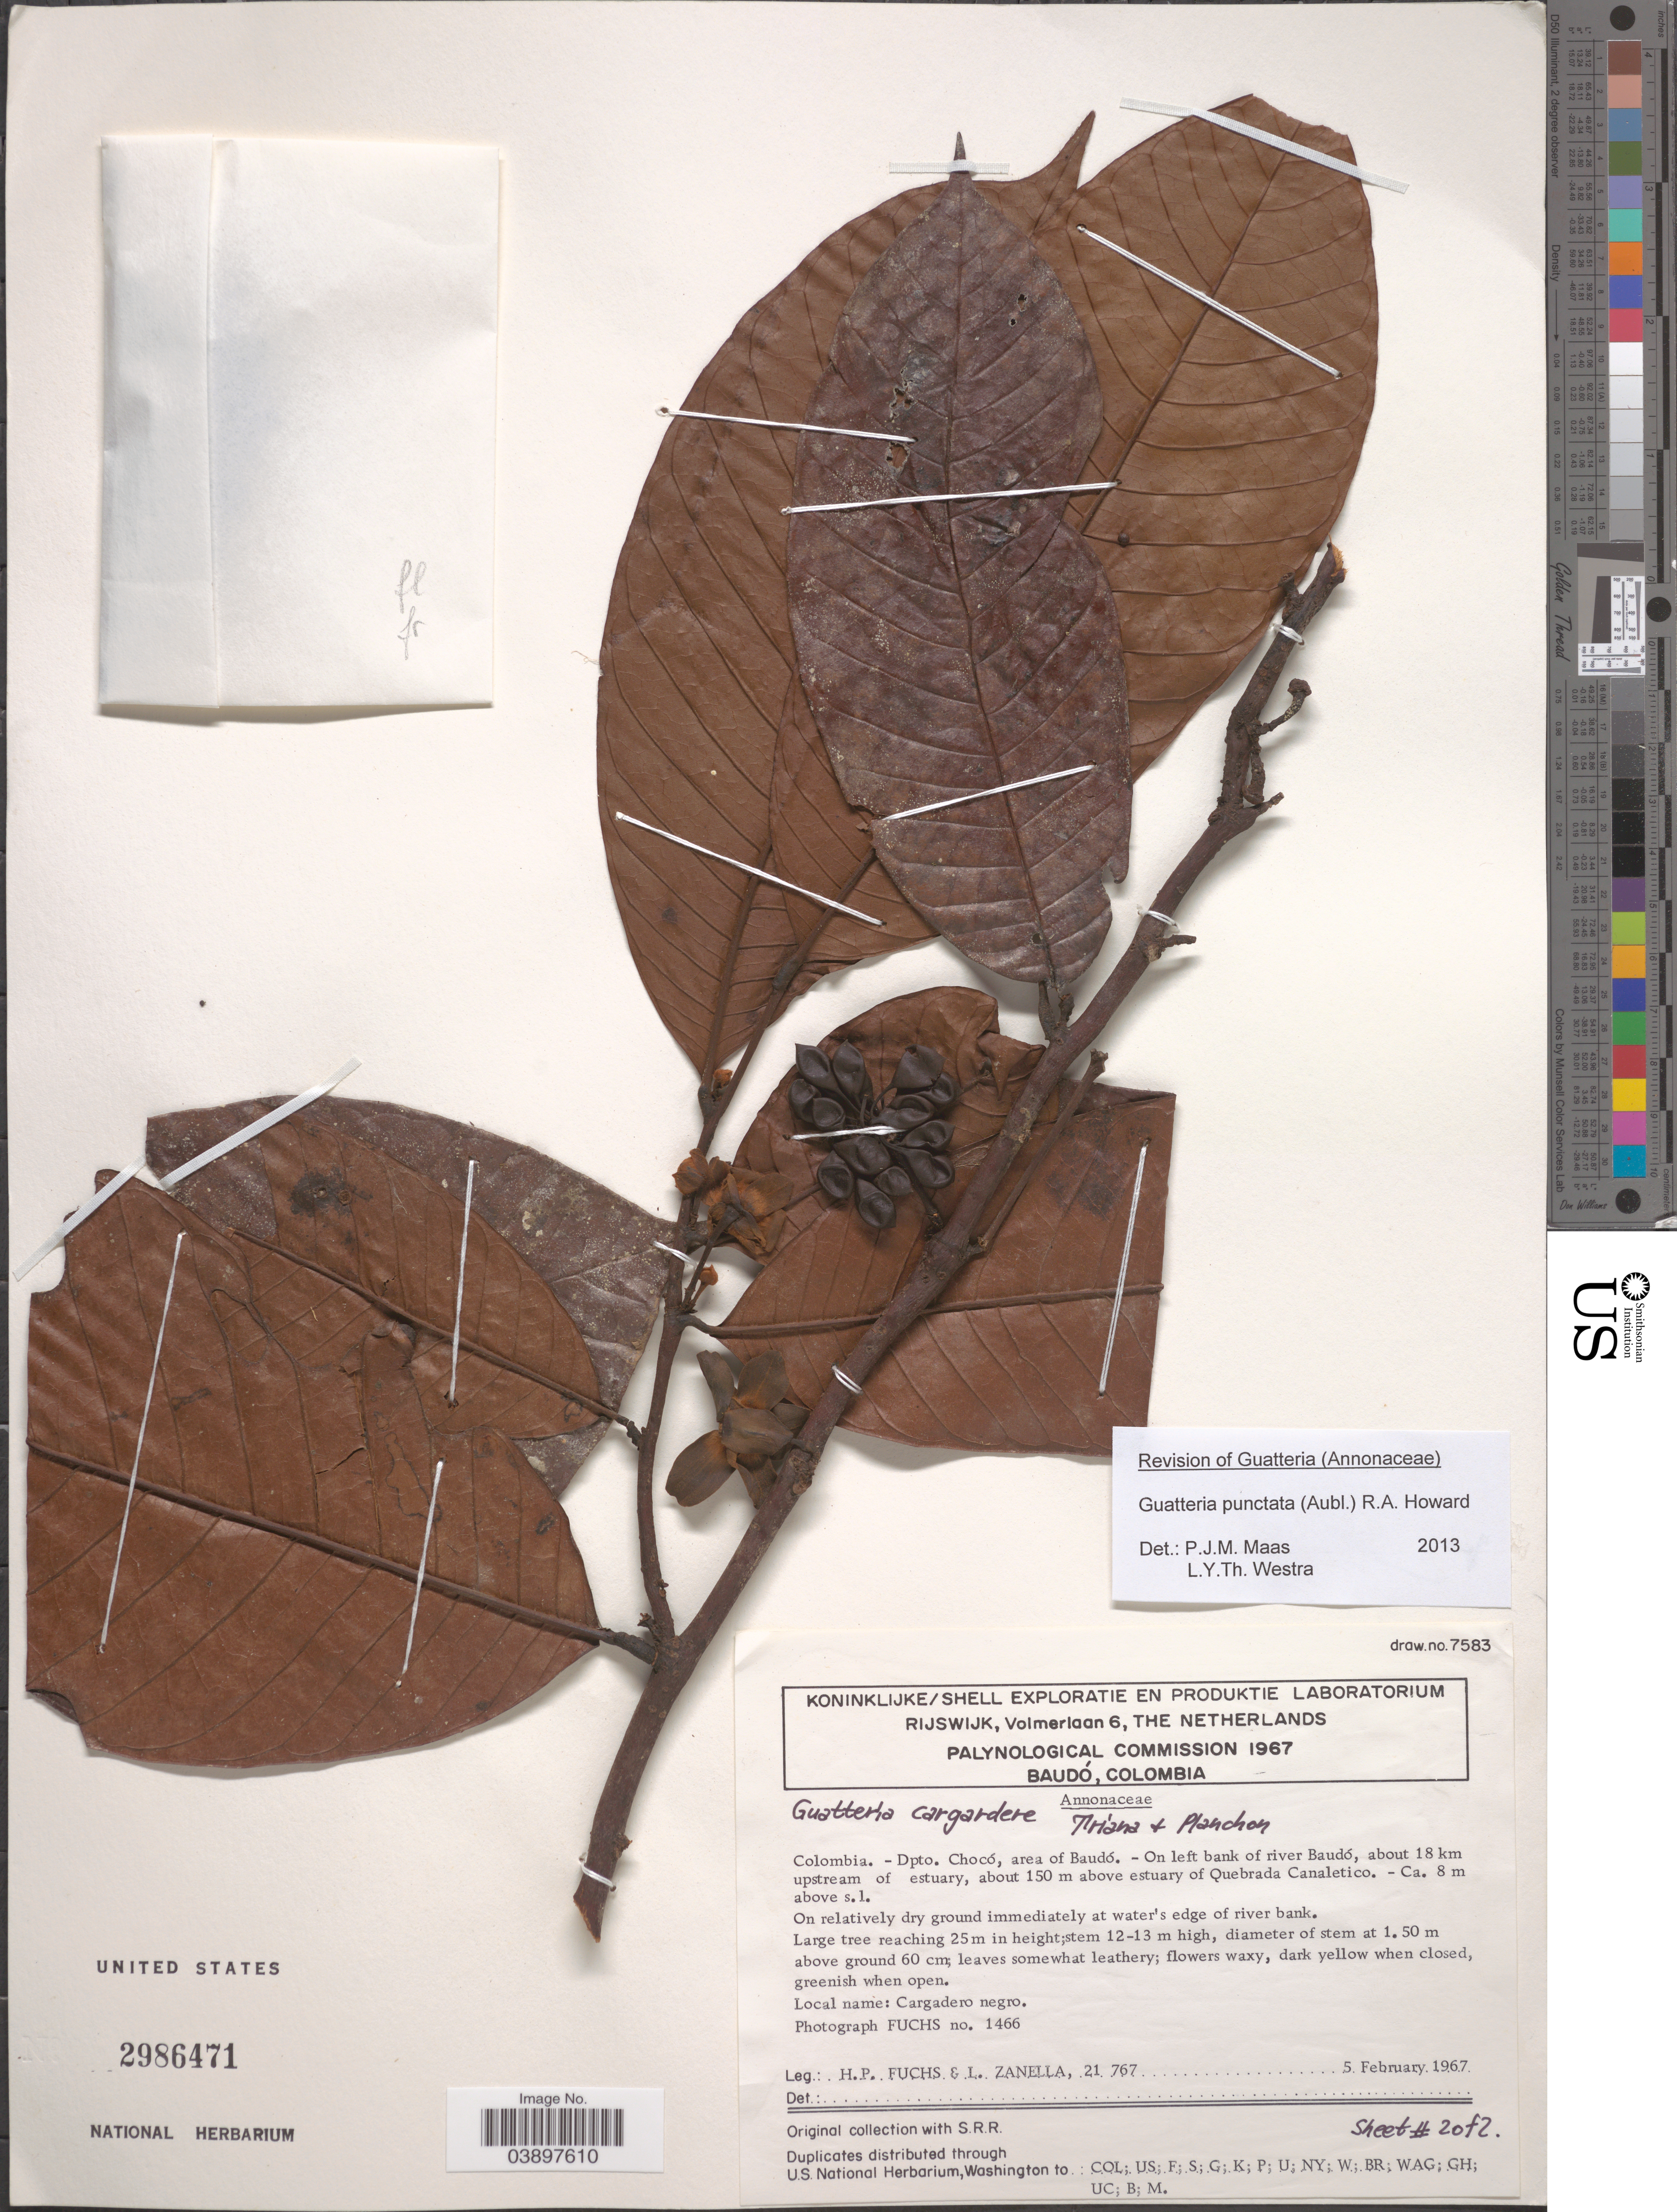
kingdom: Plantae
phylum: Tracheophyta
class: Magnoliopsida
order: Magnoliales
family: Annonaceae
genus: Guatteria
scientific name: Guatteria punctata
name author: (Aubl.) R.A. Howard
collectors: H. P. Fuchs & L. Zanella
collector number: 21767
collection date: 1967-02-05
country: Colombia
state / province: Chocó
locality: Dpto. Chocó, area of Baudó. - On left bank of river Baudó, about 18 km upstream of estuary, about 150 km. above estuary of Quebrada Canaletico.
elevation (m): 8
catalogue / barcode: US 2986471